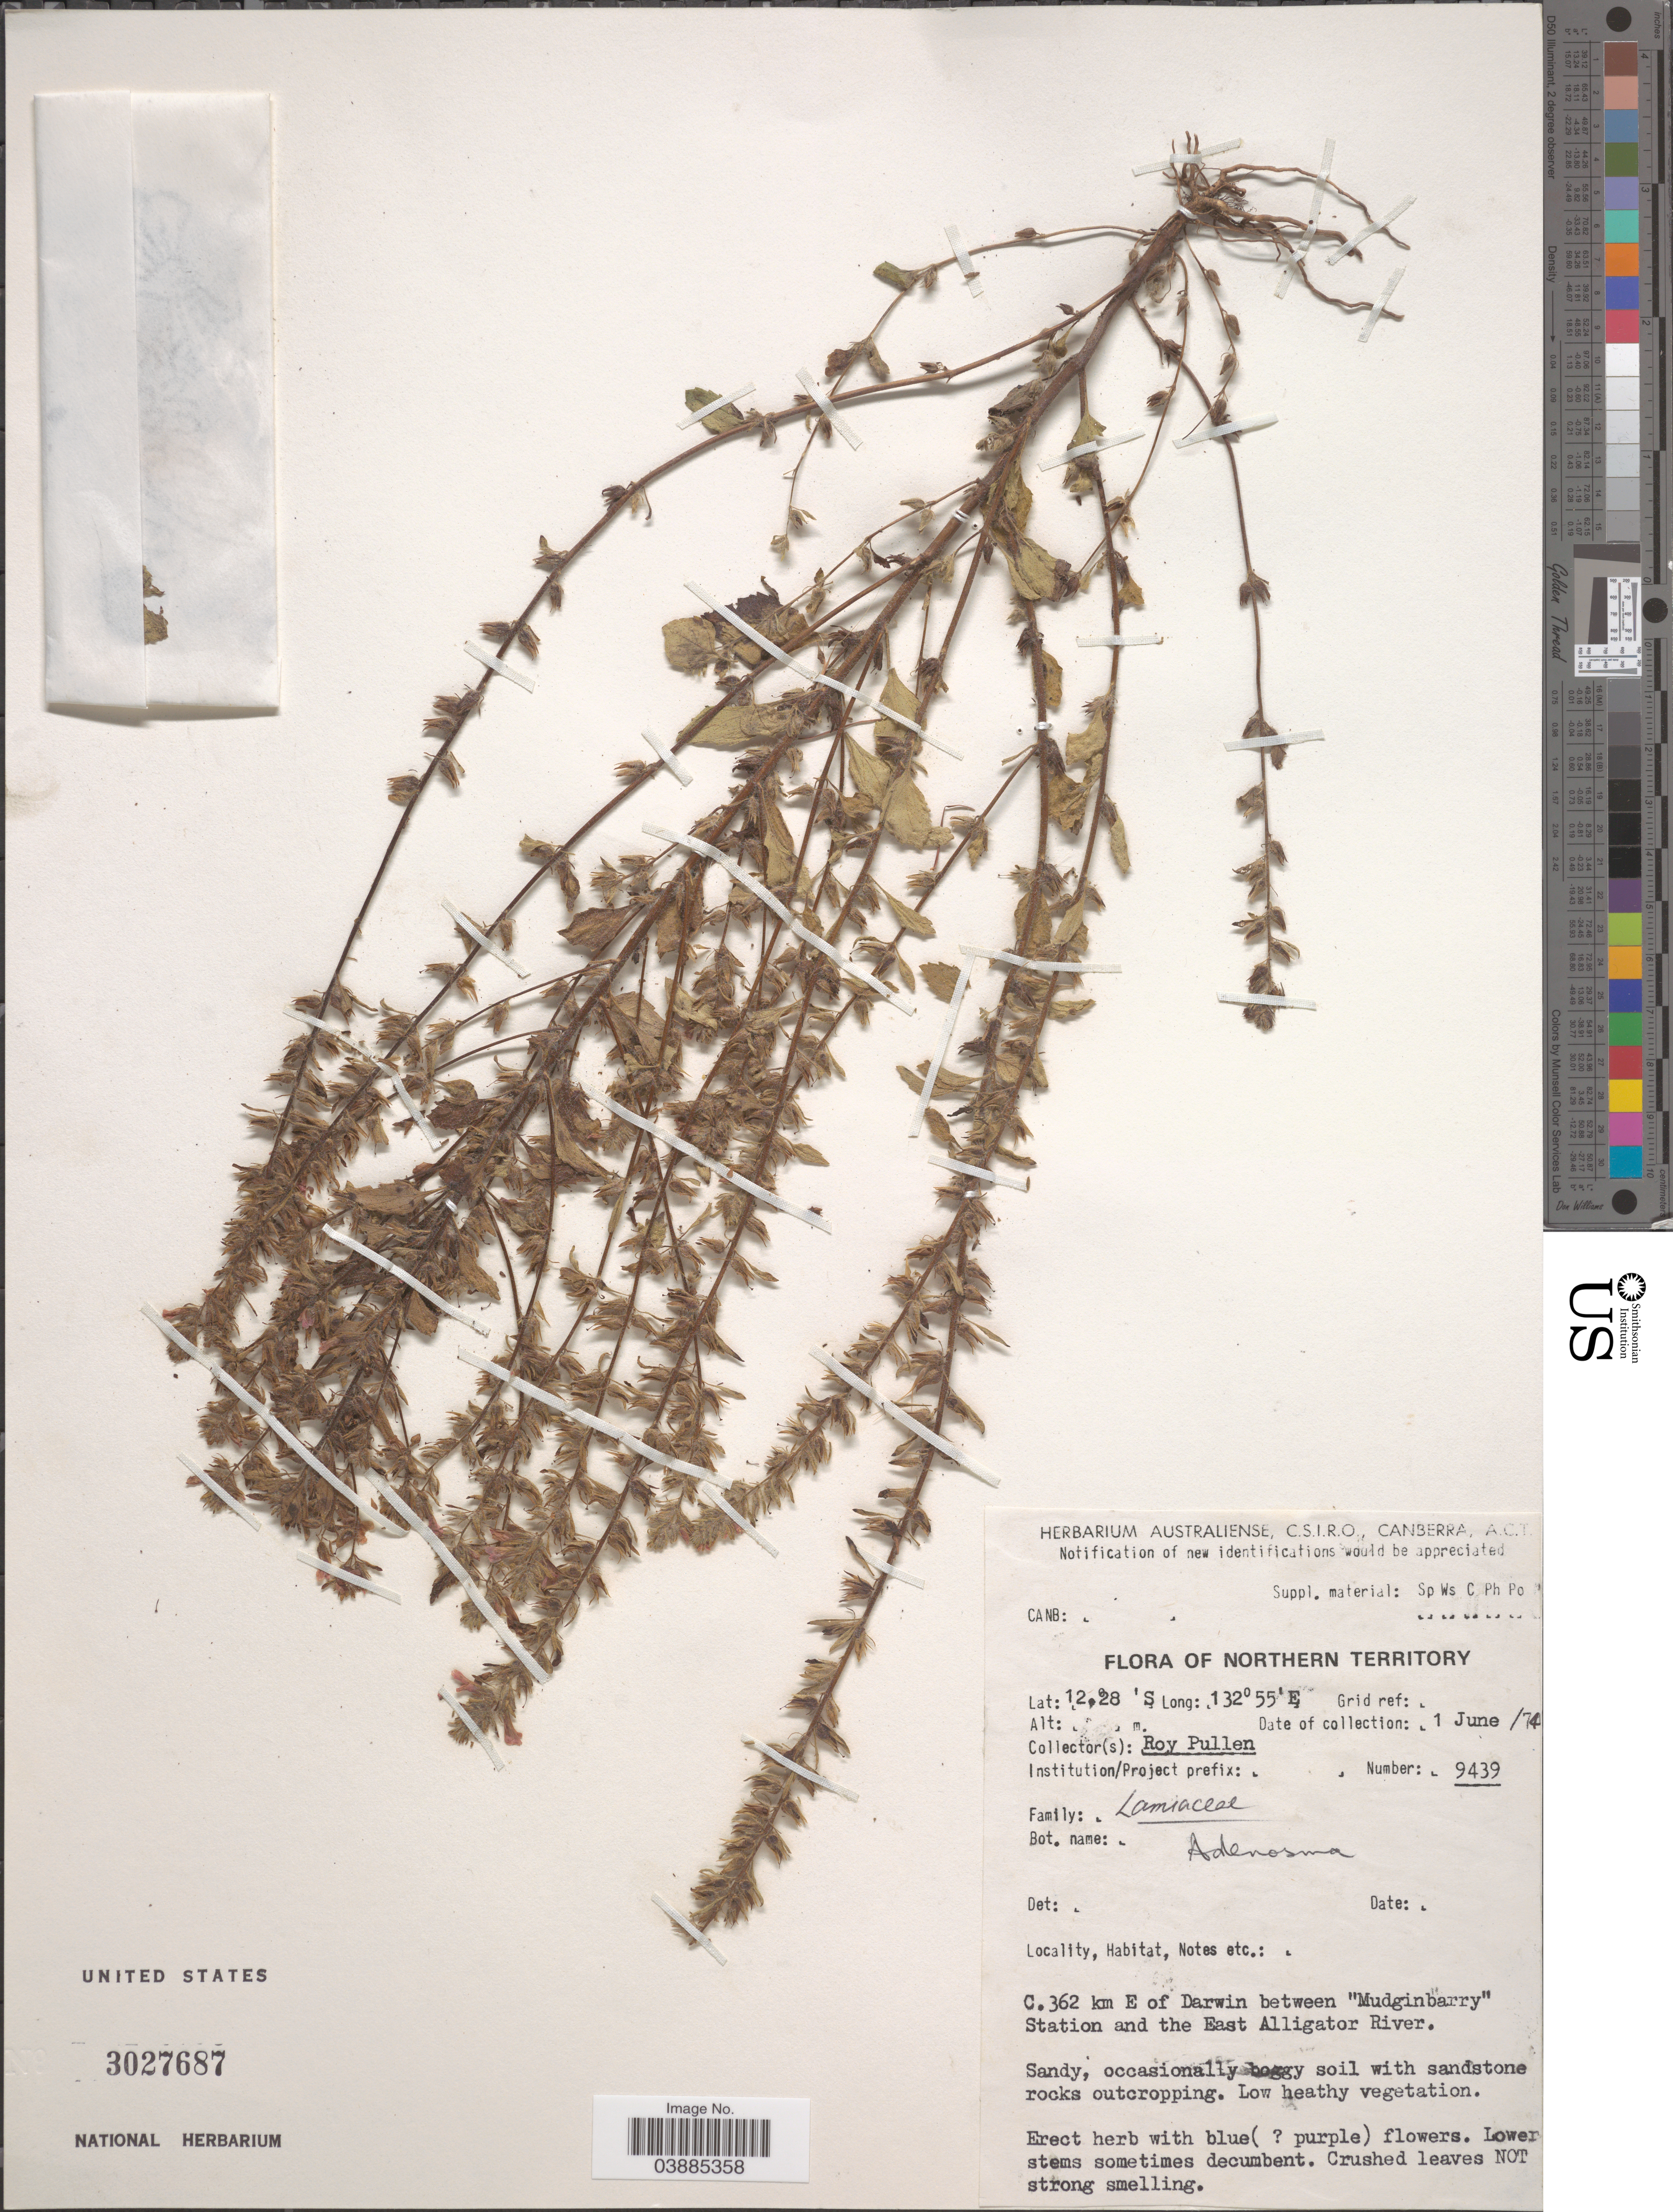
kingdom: Plantae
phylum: Tracheophyta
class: Magnoliopsida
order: Lamiales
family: Plantaginaceae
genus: Adenosma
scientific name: Adenosma sp.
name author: R. Br.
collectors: R. Pullen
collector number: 9439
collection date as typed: Transcribed d/m/y: 1/6/74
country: Australia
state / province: Northern Territory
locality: C. 362 km E of Darwin between "Mudginbarry" Station and the East Alligator River.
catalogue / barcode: US 3027687